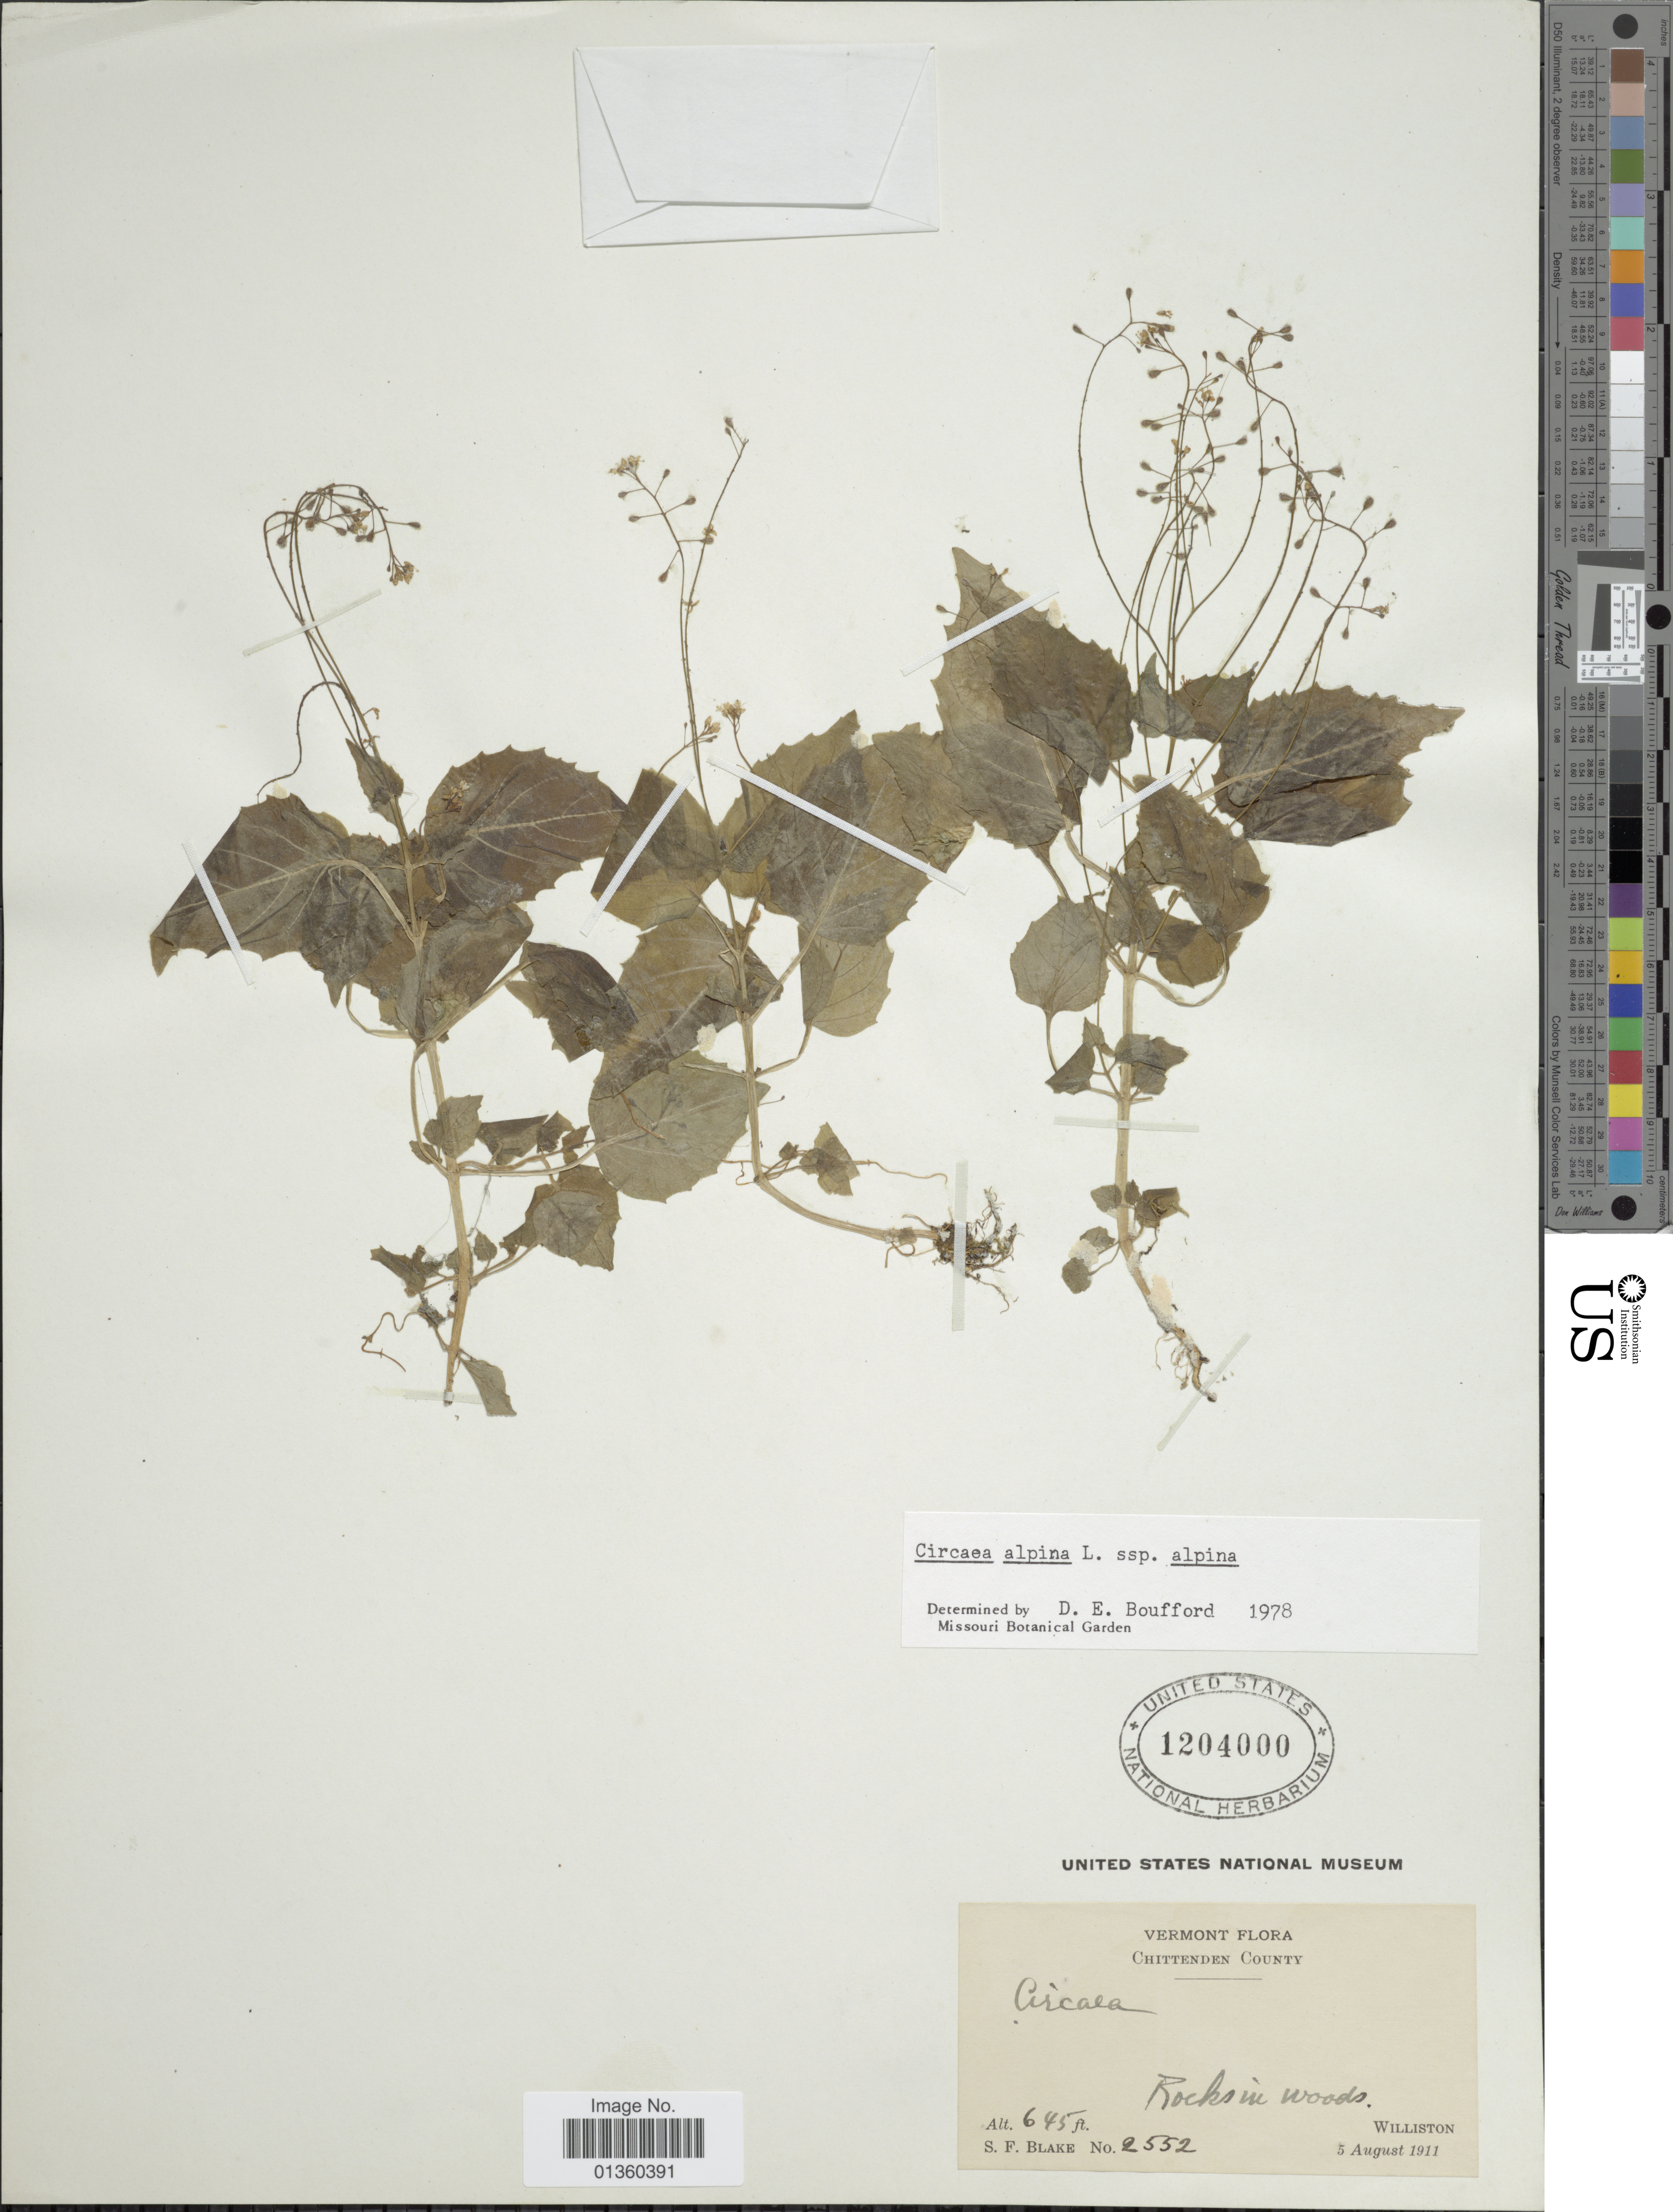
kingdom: Plantae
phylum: Tracheophyta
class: Magnoliopsida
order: Myrtales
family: Onagraceae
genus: Circaea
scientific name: Circaea alpina subsp. alpina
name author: L.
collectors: S. Blake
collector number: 2552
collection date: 1911-08-05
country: United States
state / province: Vermont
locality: Chittenden County, Williston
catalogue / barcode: US 1204000